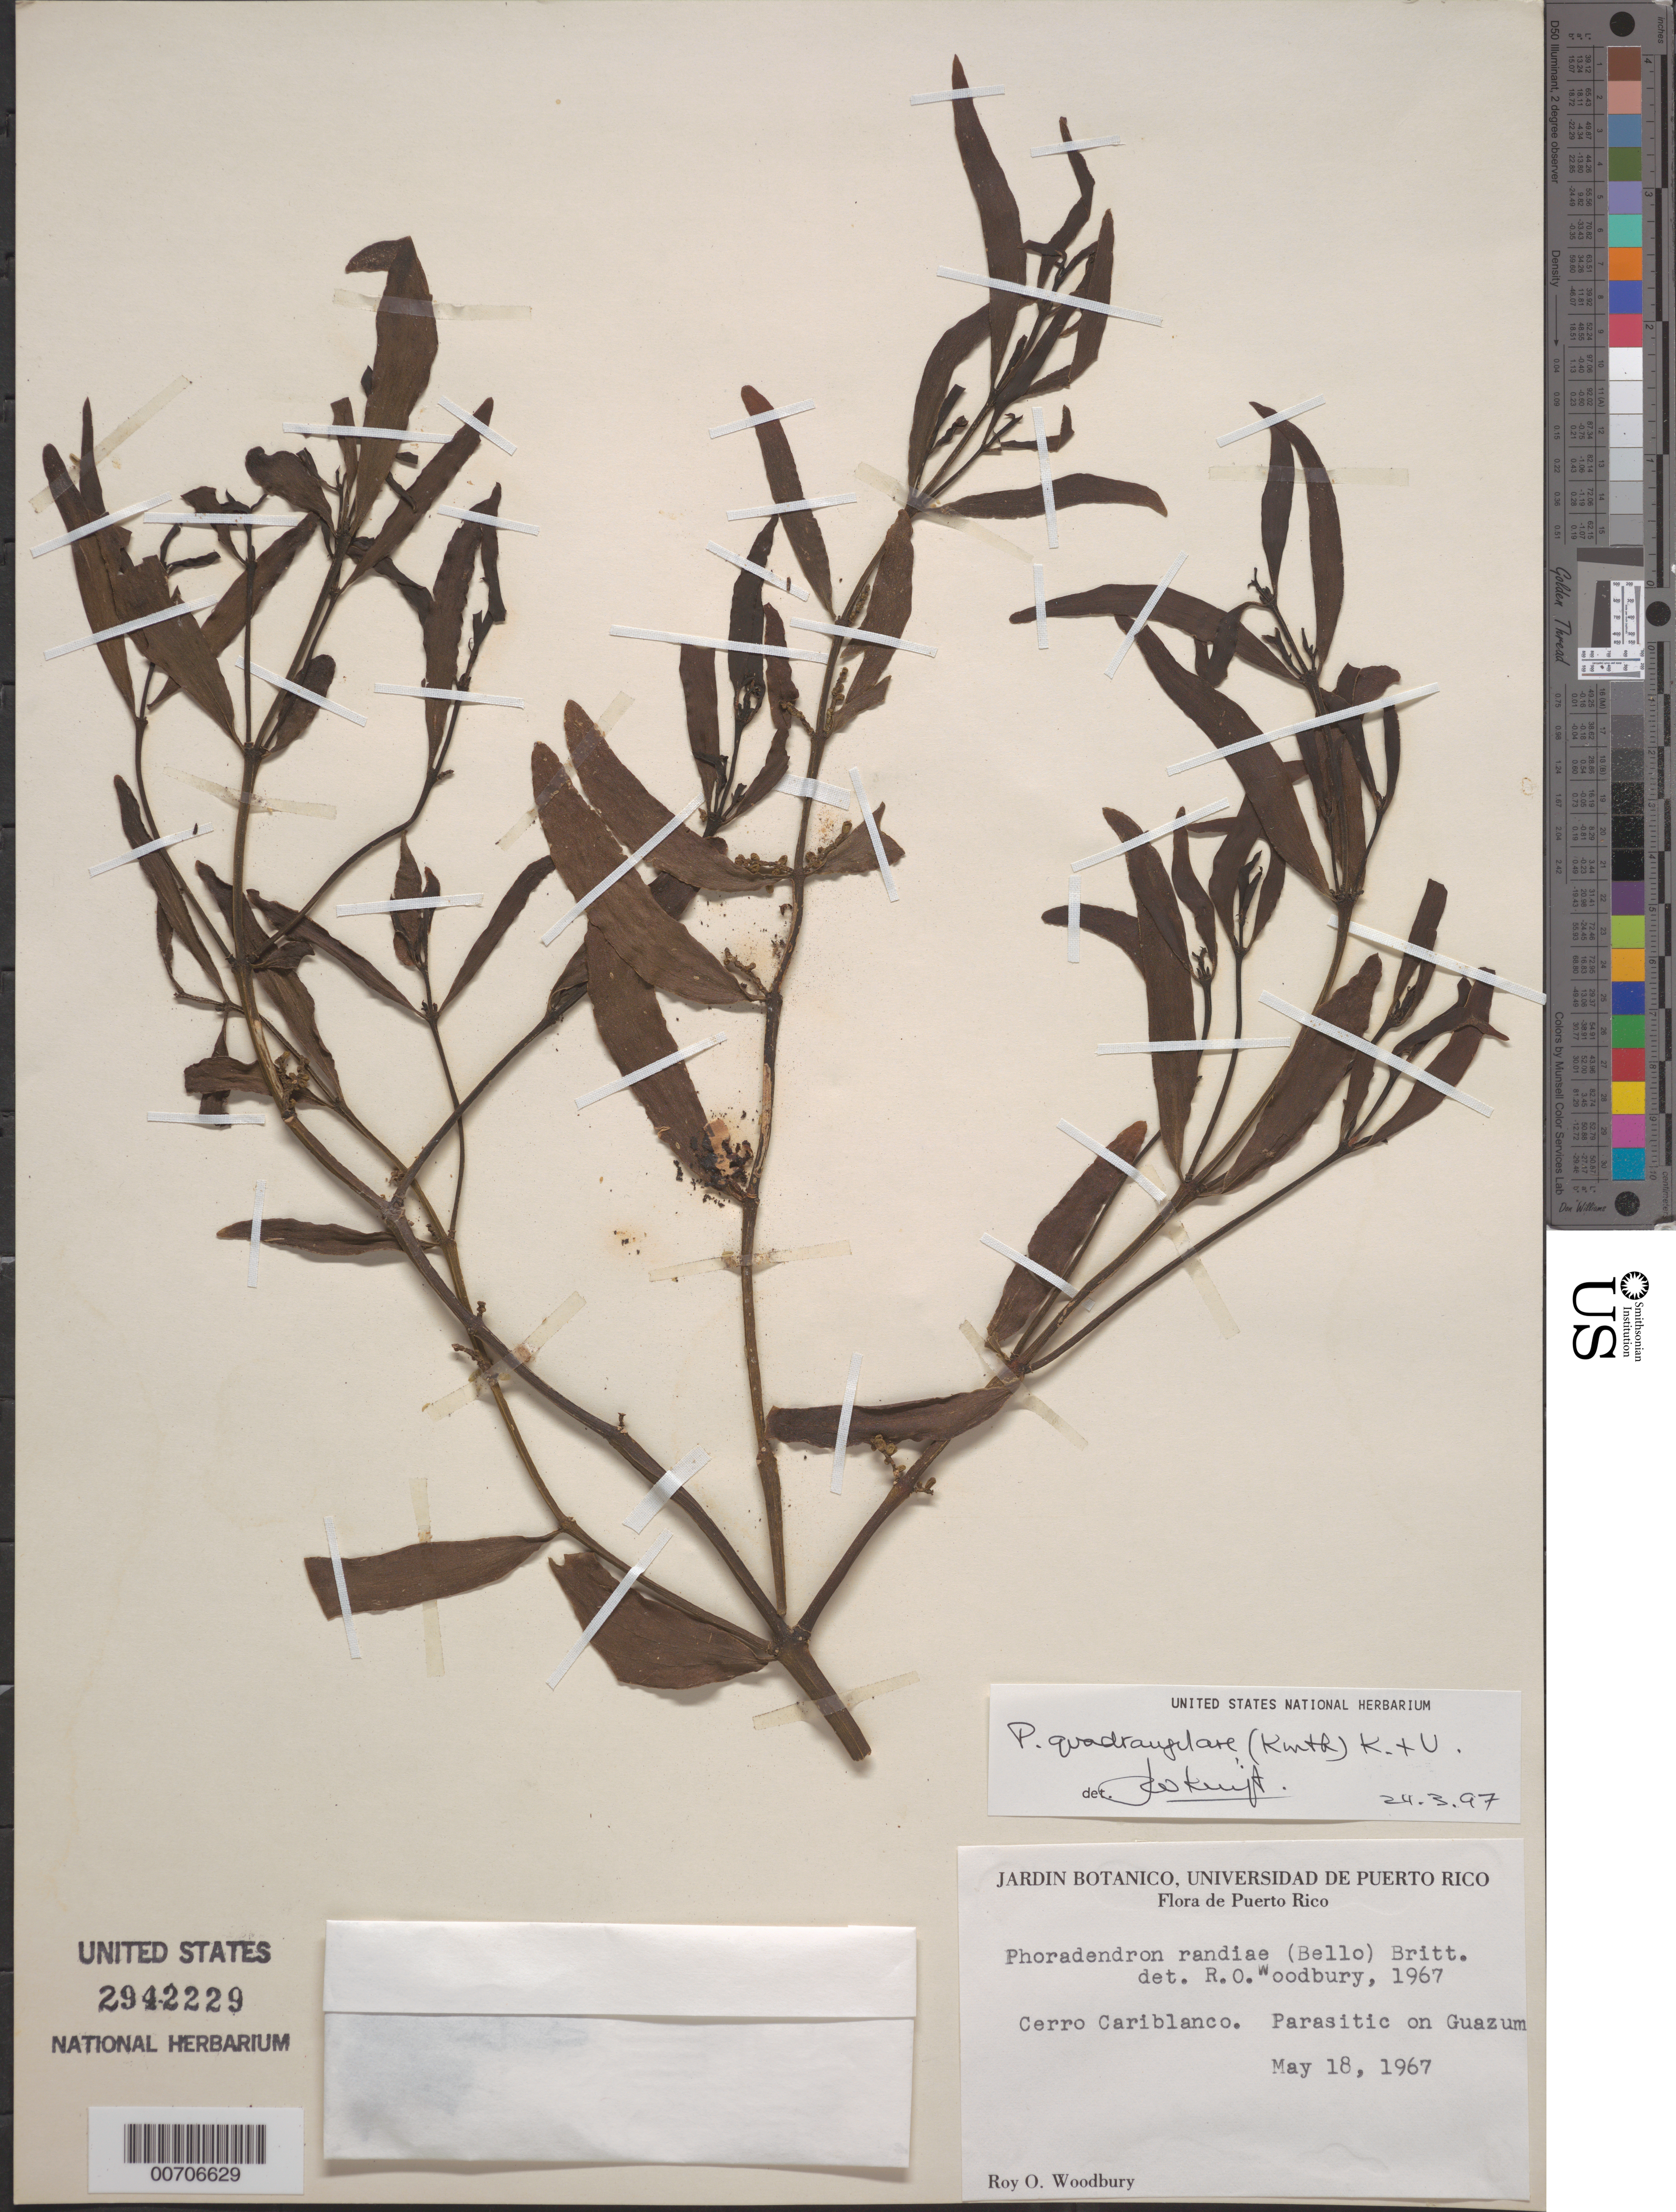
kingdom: Plantae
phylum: Tracheophyta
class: Magnoliopsida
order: Santalales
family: Viscaceae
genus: Phoradendron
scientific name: Phoradendron quadrangulare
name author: (Kunth) Griseb.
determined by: Kuijt, Job, (CANADA)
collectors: R. O. Woodbury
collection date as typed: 18 May 1967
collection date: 1967-05-18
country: Puerto Rico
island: Greater Antilles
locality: Cerro Cariblanco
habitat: On Guazum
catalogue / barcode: US 2942229